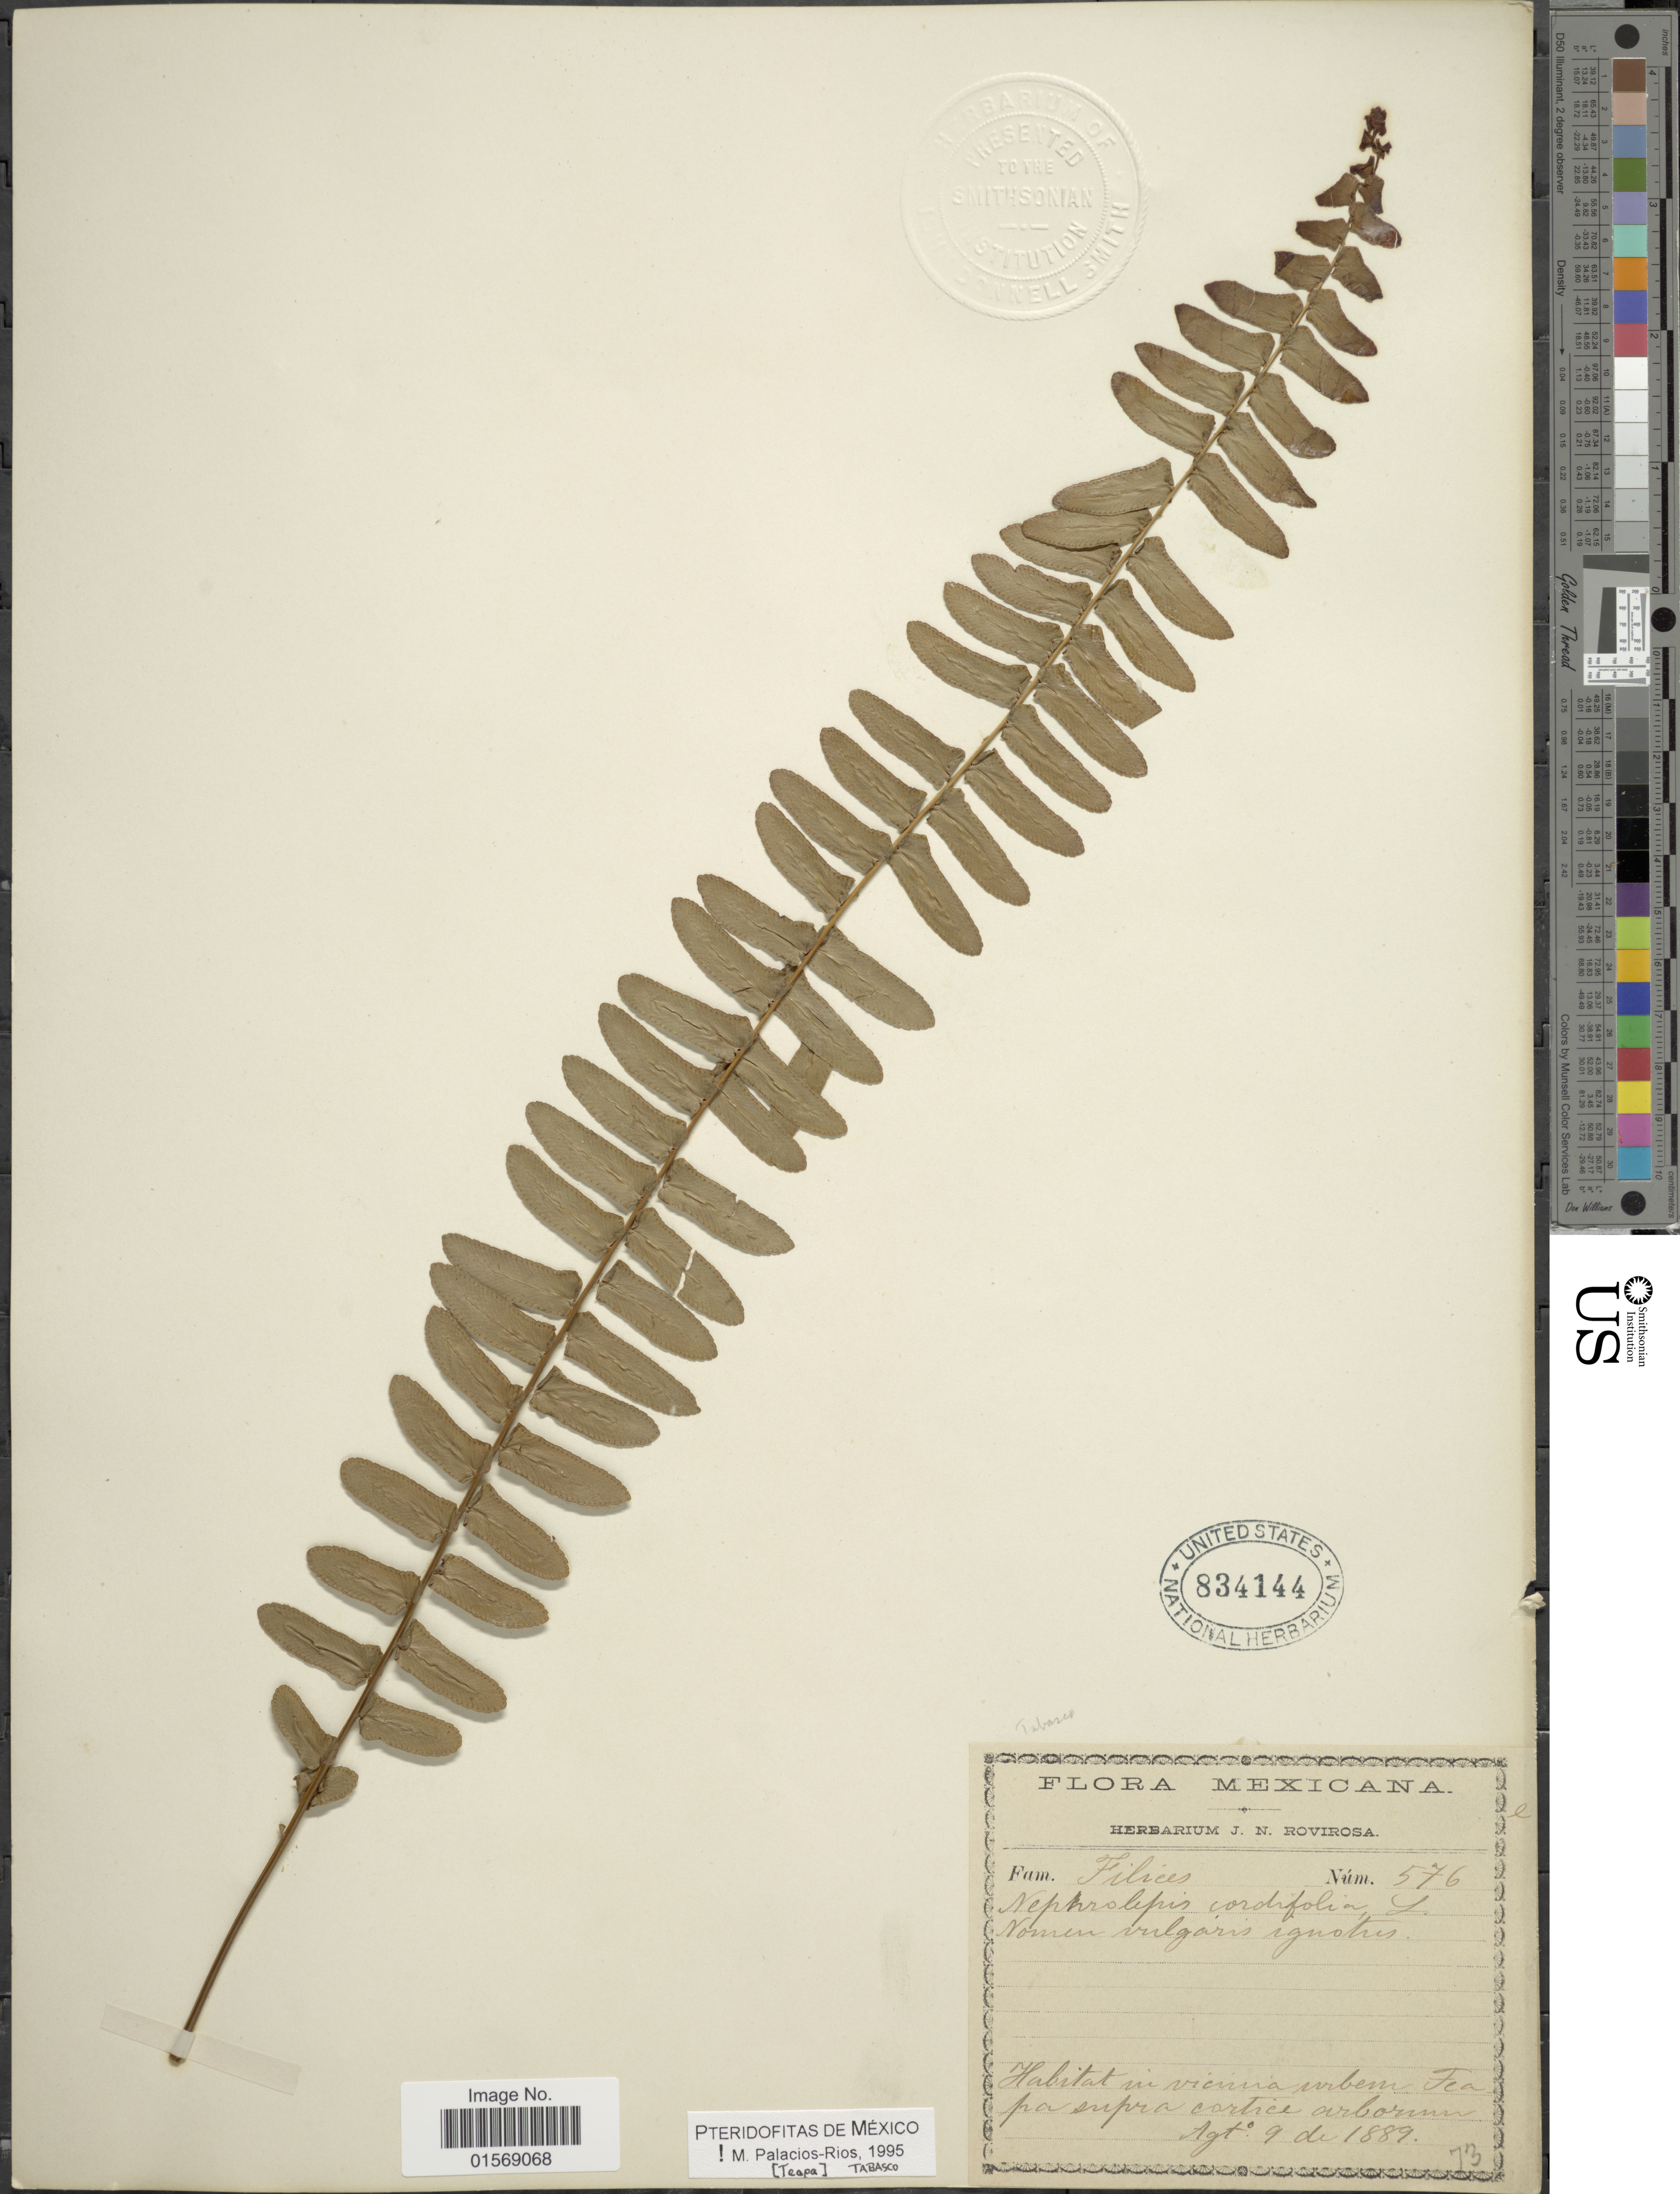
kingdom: Plantae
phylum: Tracheophyta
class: Polypodiopsida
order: Polypodiales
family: Nephrolepidaceae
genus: Nephrolepis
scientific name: Nephrolepis pendula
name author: (Raddi) J. Sm.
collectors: ex herb. J.N. Rovirosa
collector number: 576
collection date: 1889-08-09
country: Mexico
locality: Mexicana. Teapa supra cortice arborum.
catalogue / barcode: US 834144